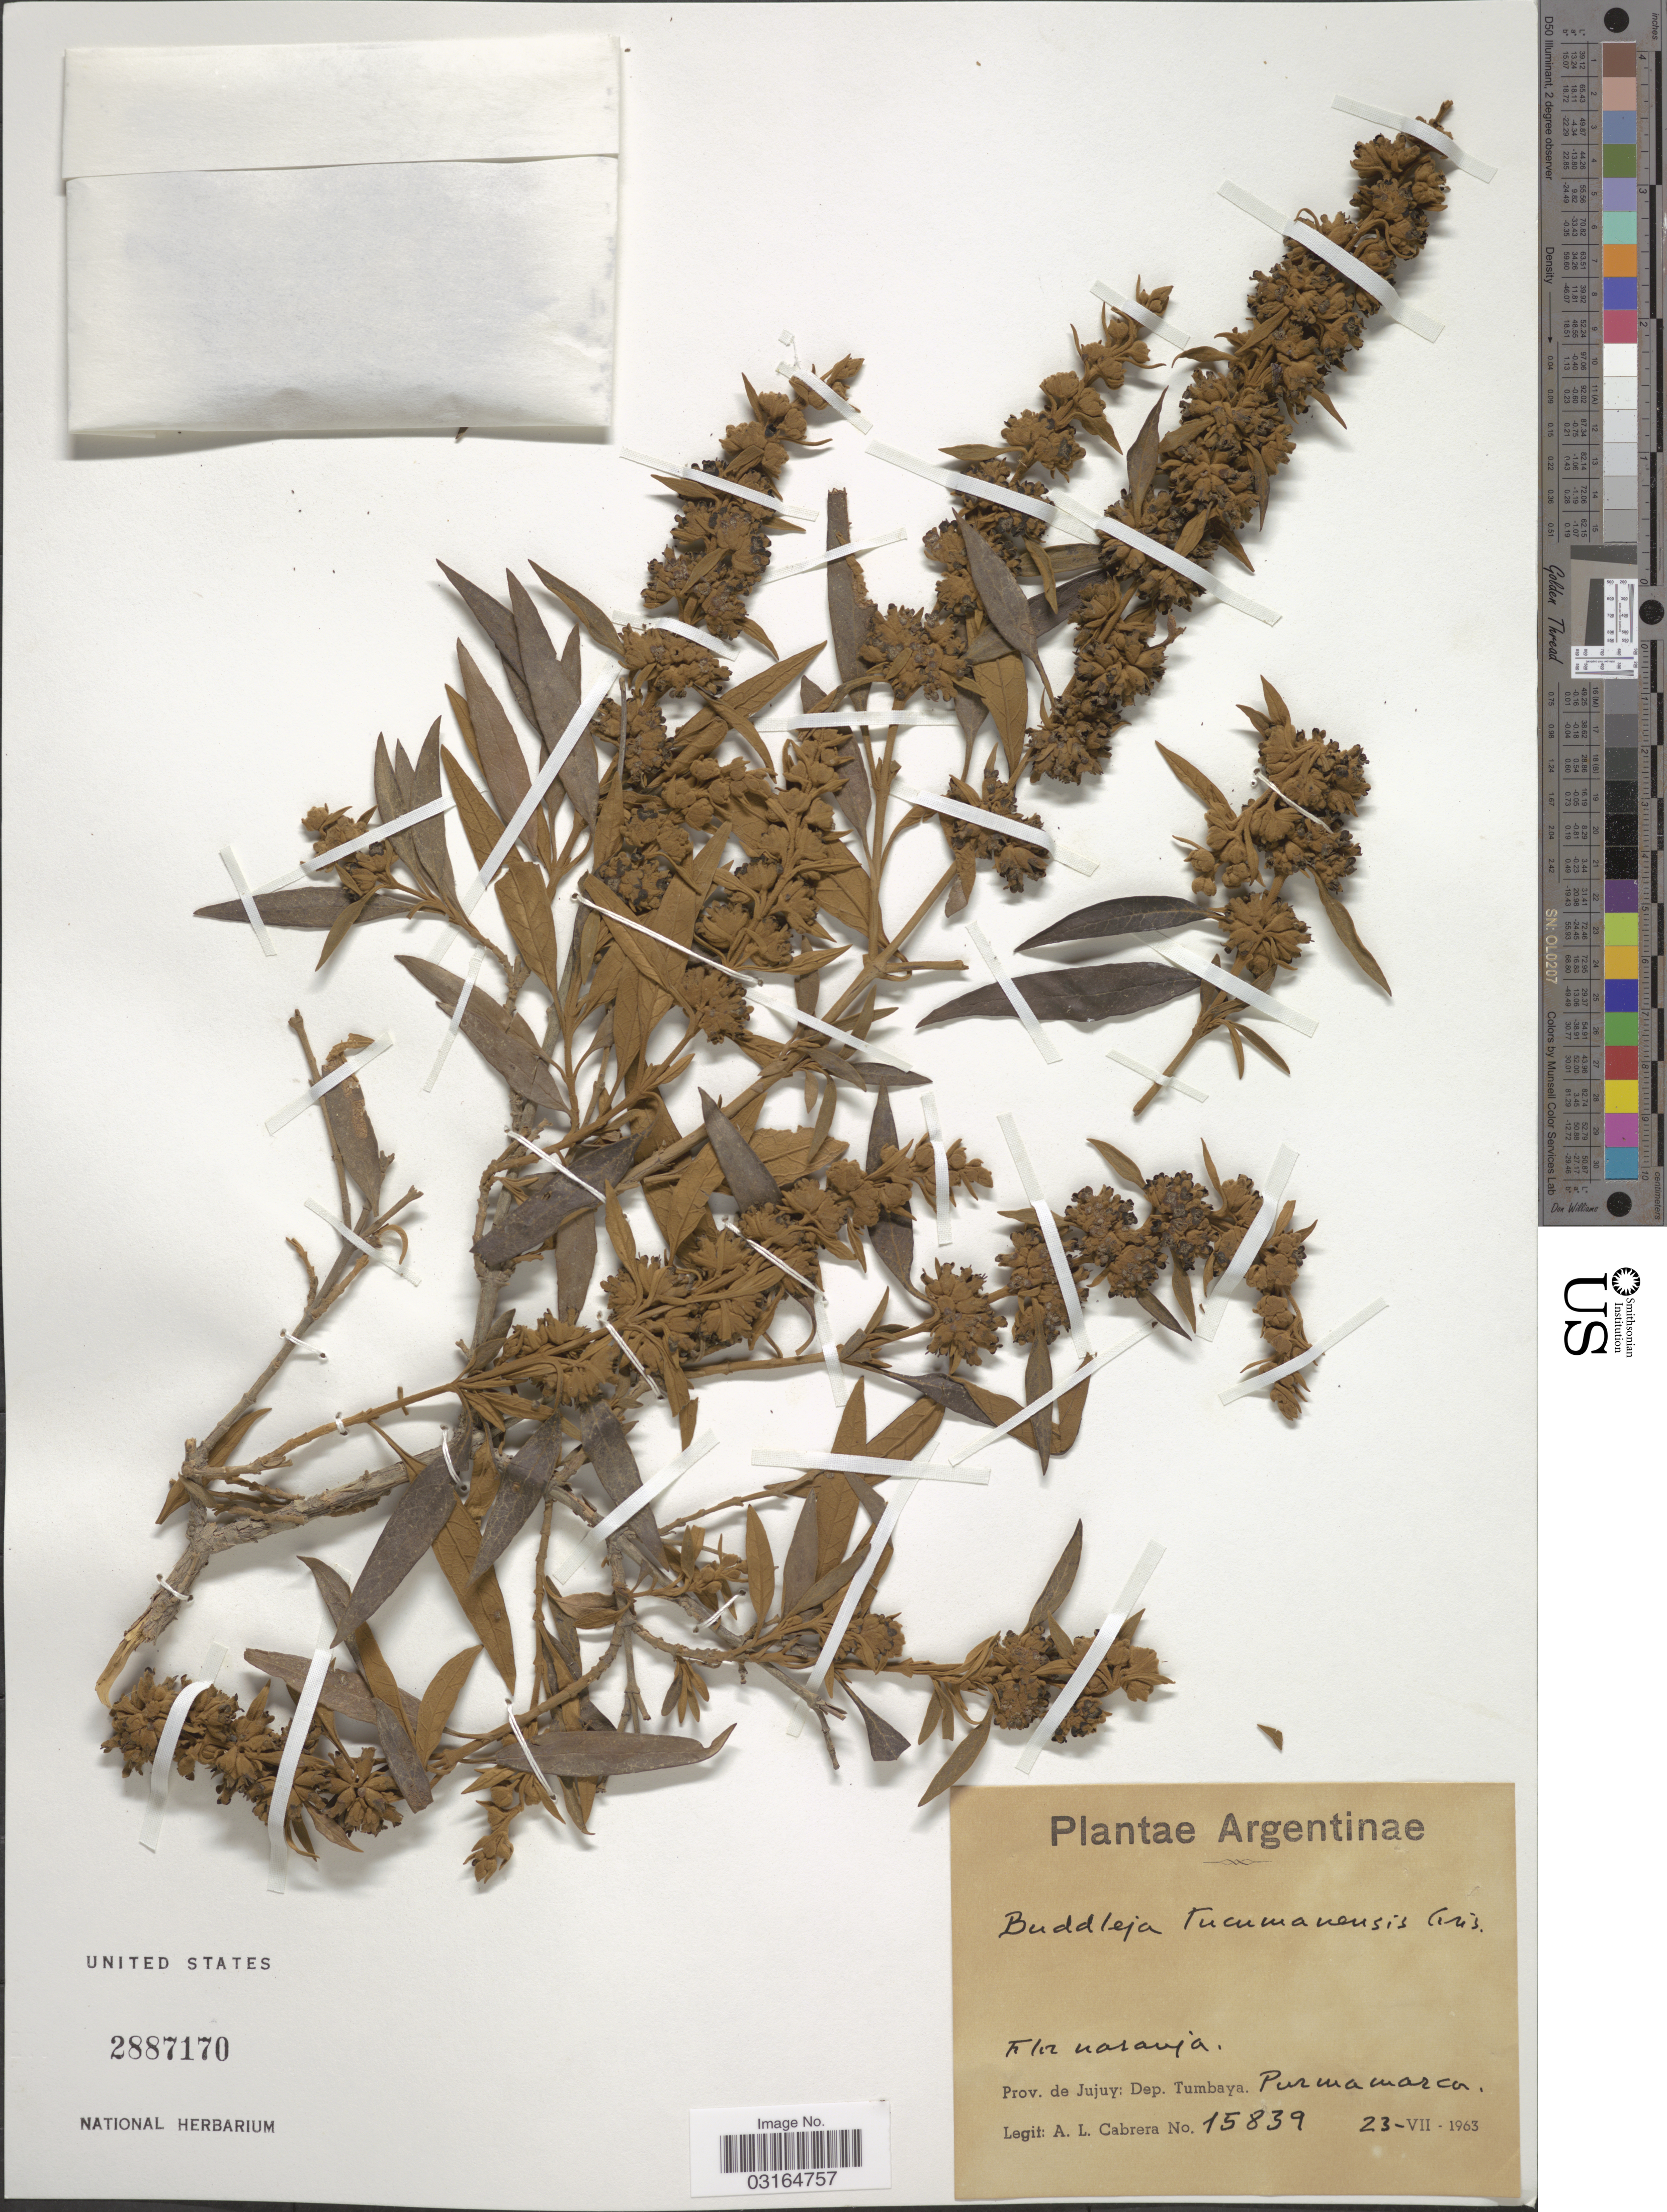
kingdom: Plantae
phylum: Tracheophyta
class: Magnoliopsida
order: Lamiales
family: Scrophulariaceae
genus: Buddleja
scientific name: Buddleja tucumanensis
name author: Griseb.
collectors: A. L. Cabrera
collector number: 15839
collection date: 1963-07-23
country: Argentina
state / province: Jujuy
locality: Dep. Tumbaya. Purmamarca.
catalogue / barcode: US 2887170